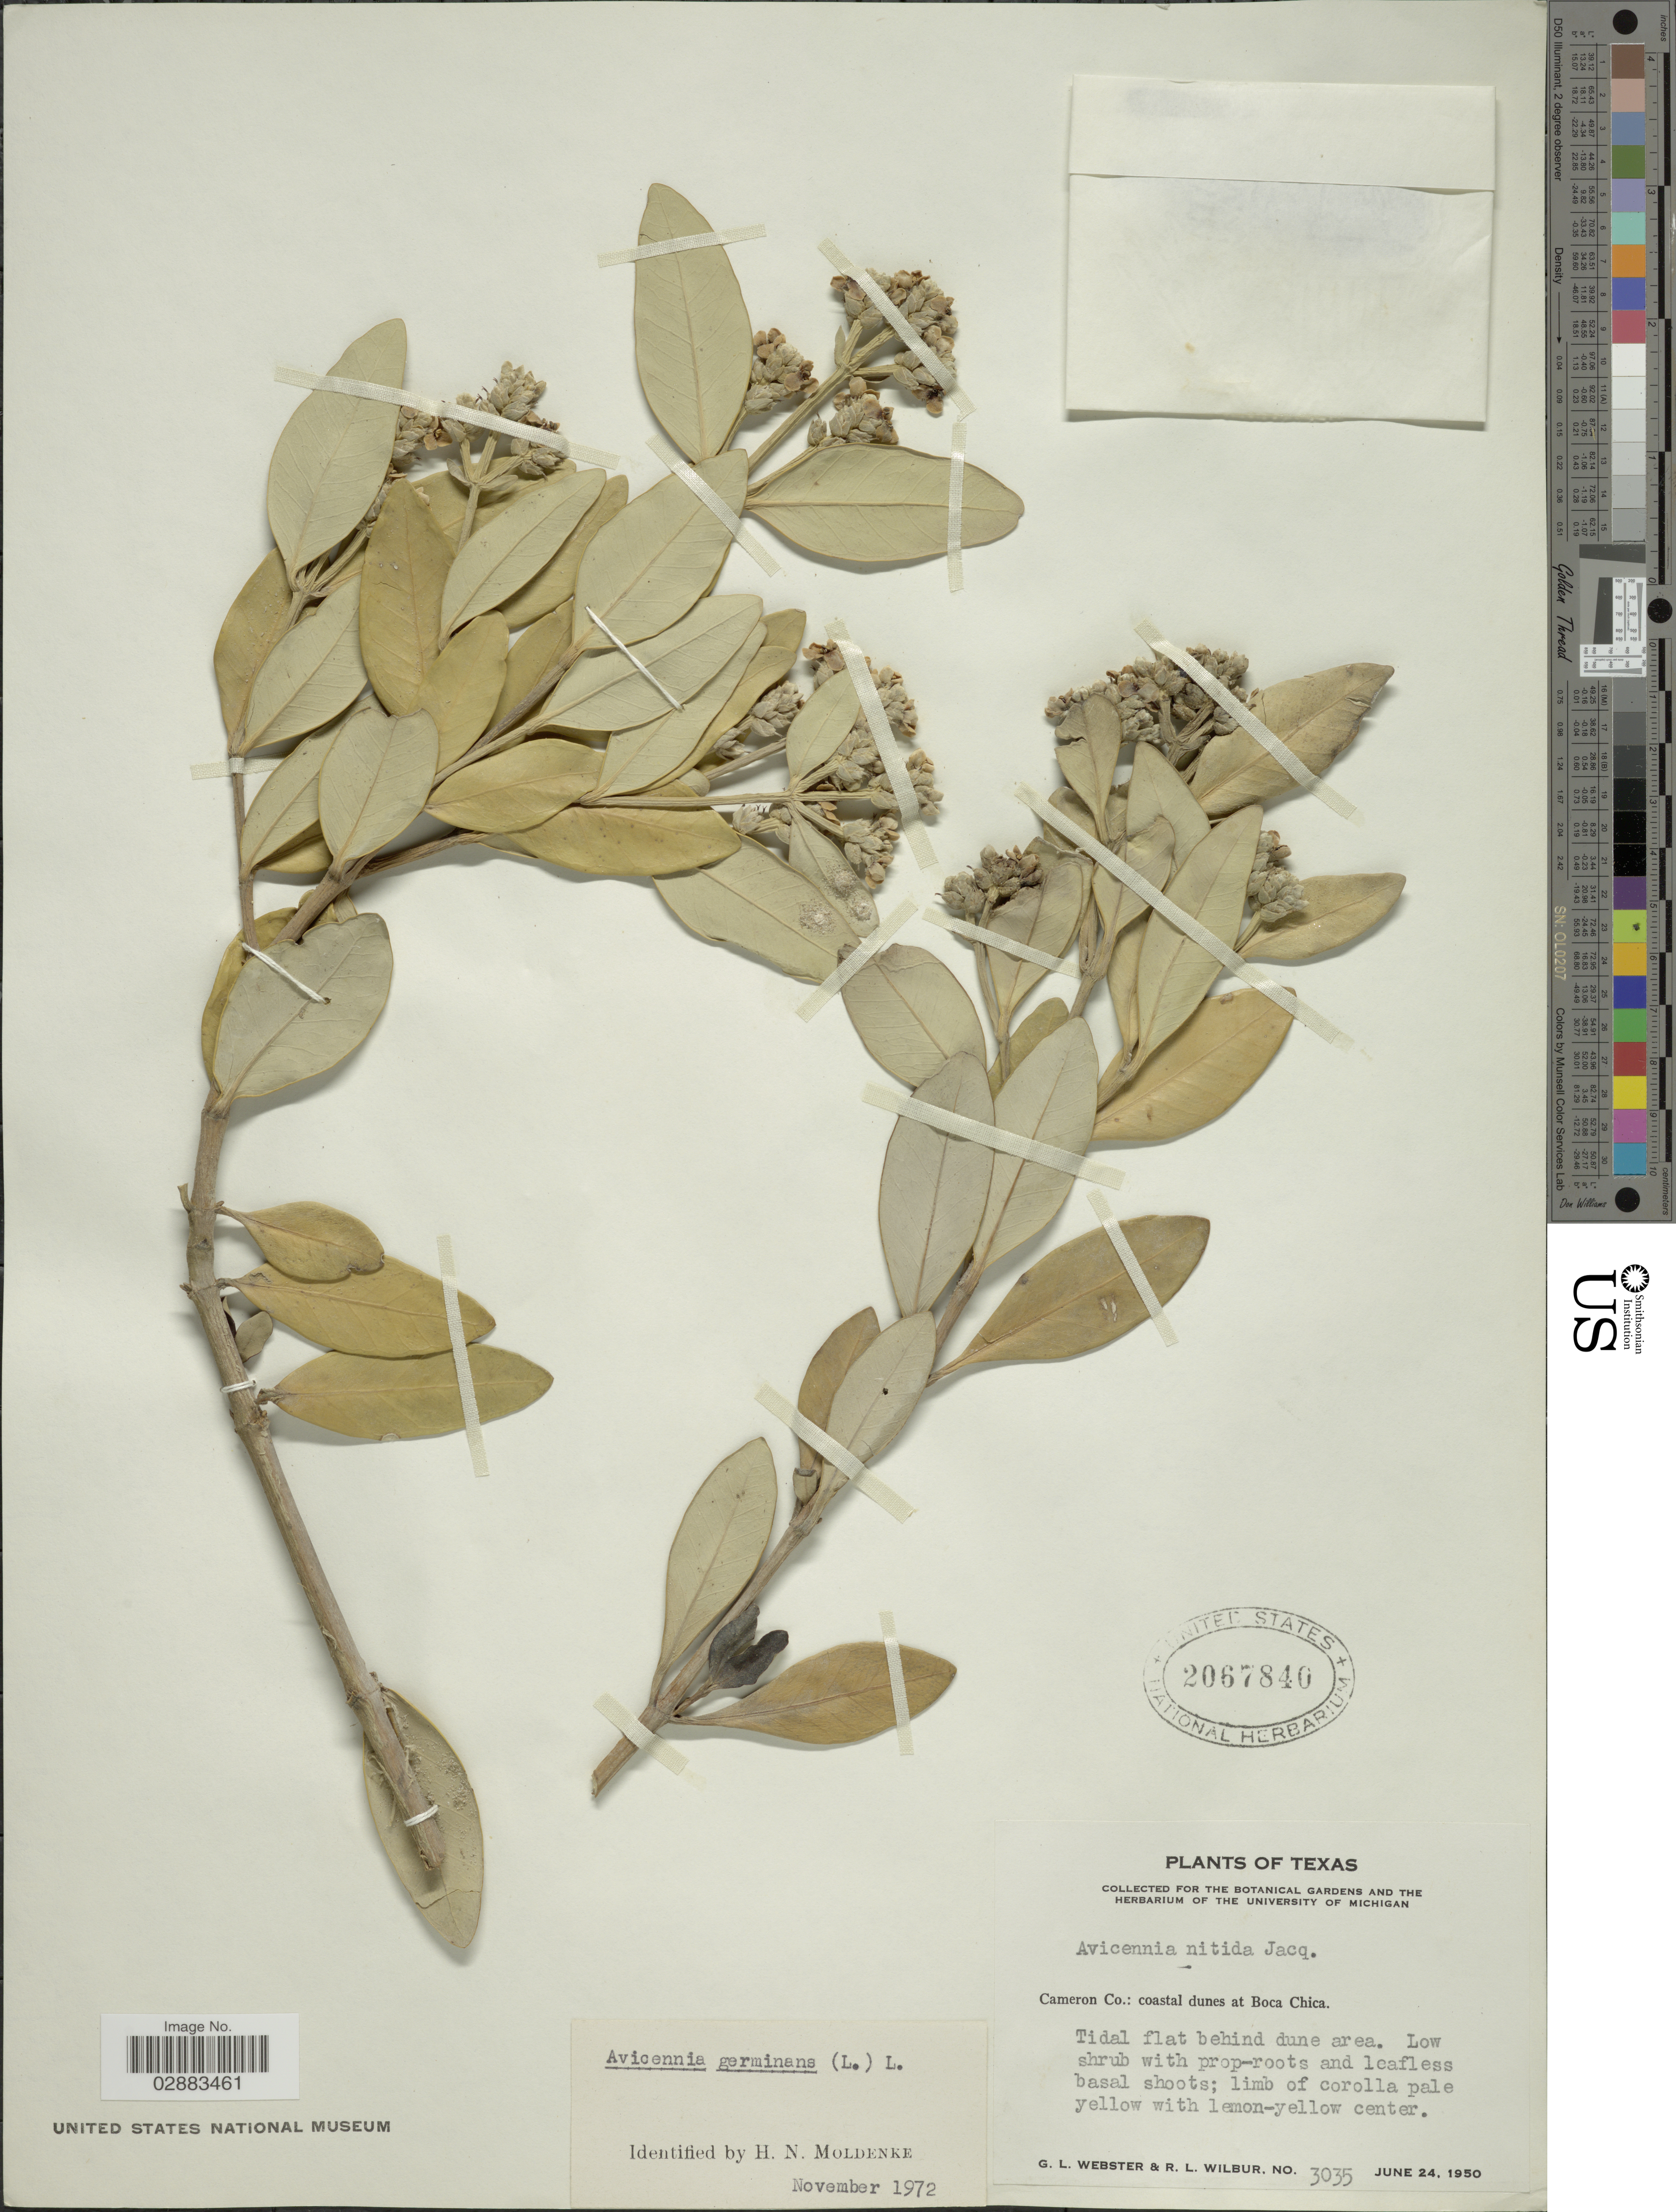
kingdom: Plantae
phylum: Tracheophyta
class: Magnoliopsida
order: Lamiales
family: Acanthaceae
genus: Avicennia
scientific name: Avicennia germinans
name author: (L.) L.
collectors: G. L. Webster & R. L. Wilbur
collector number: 3053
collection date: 1950-06-24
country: United States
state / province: Texas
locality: Cameron Co.: coastal dunes at Boca Chica.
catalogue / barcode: US 2067840